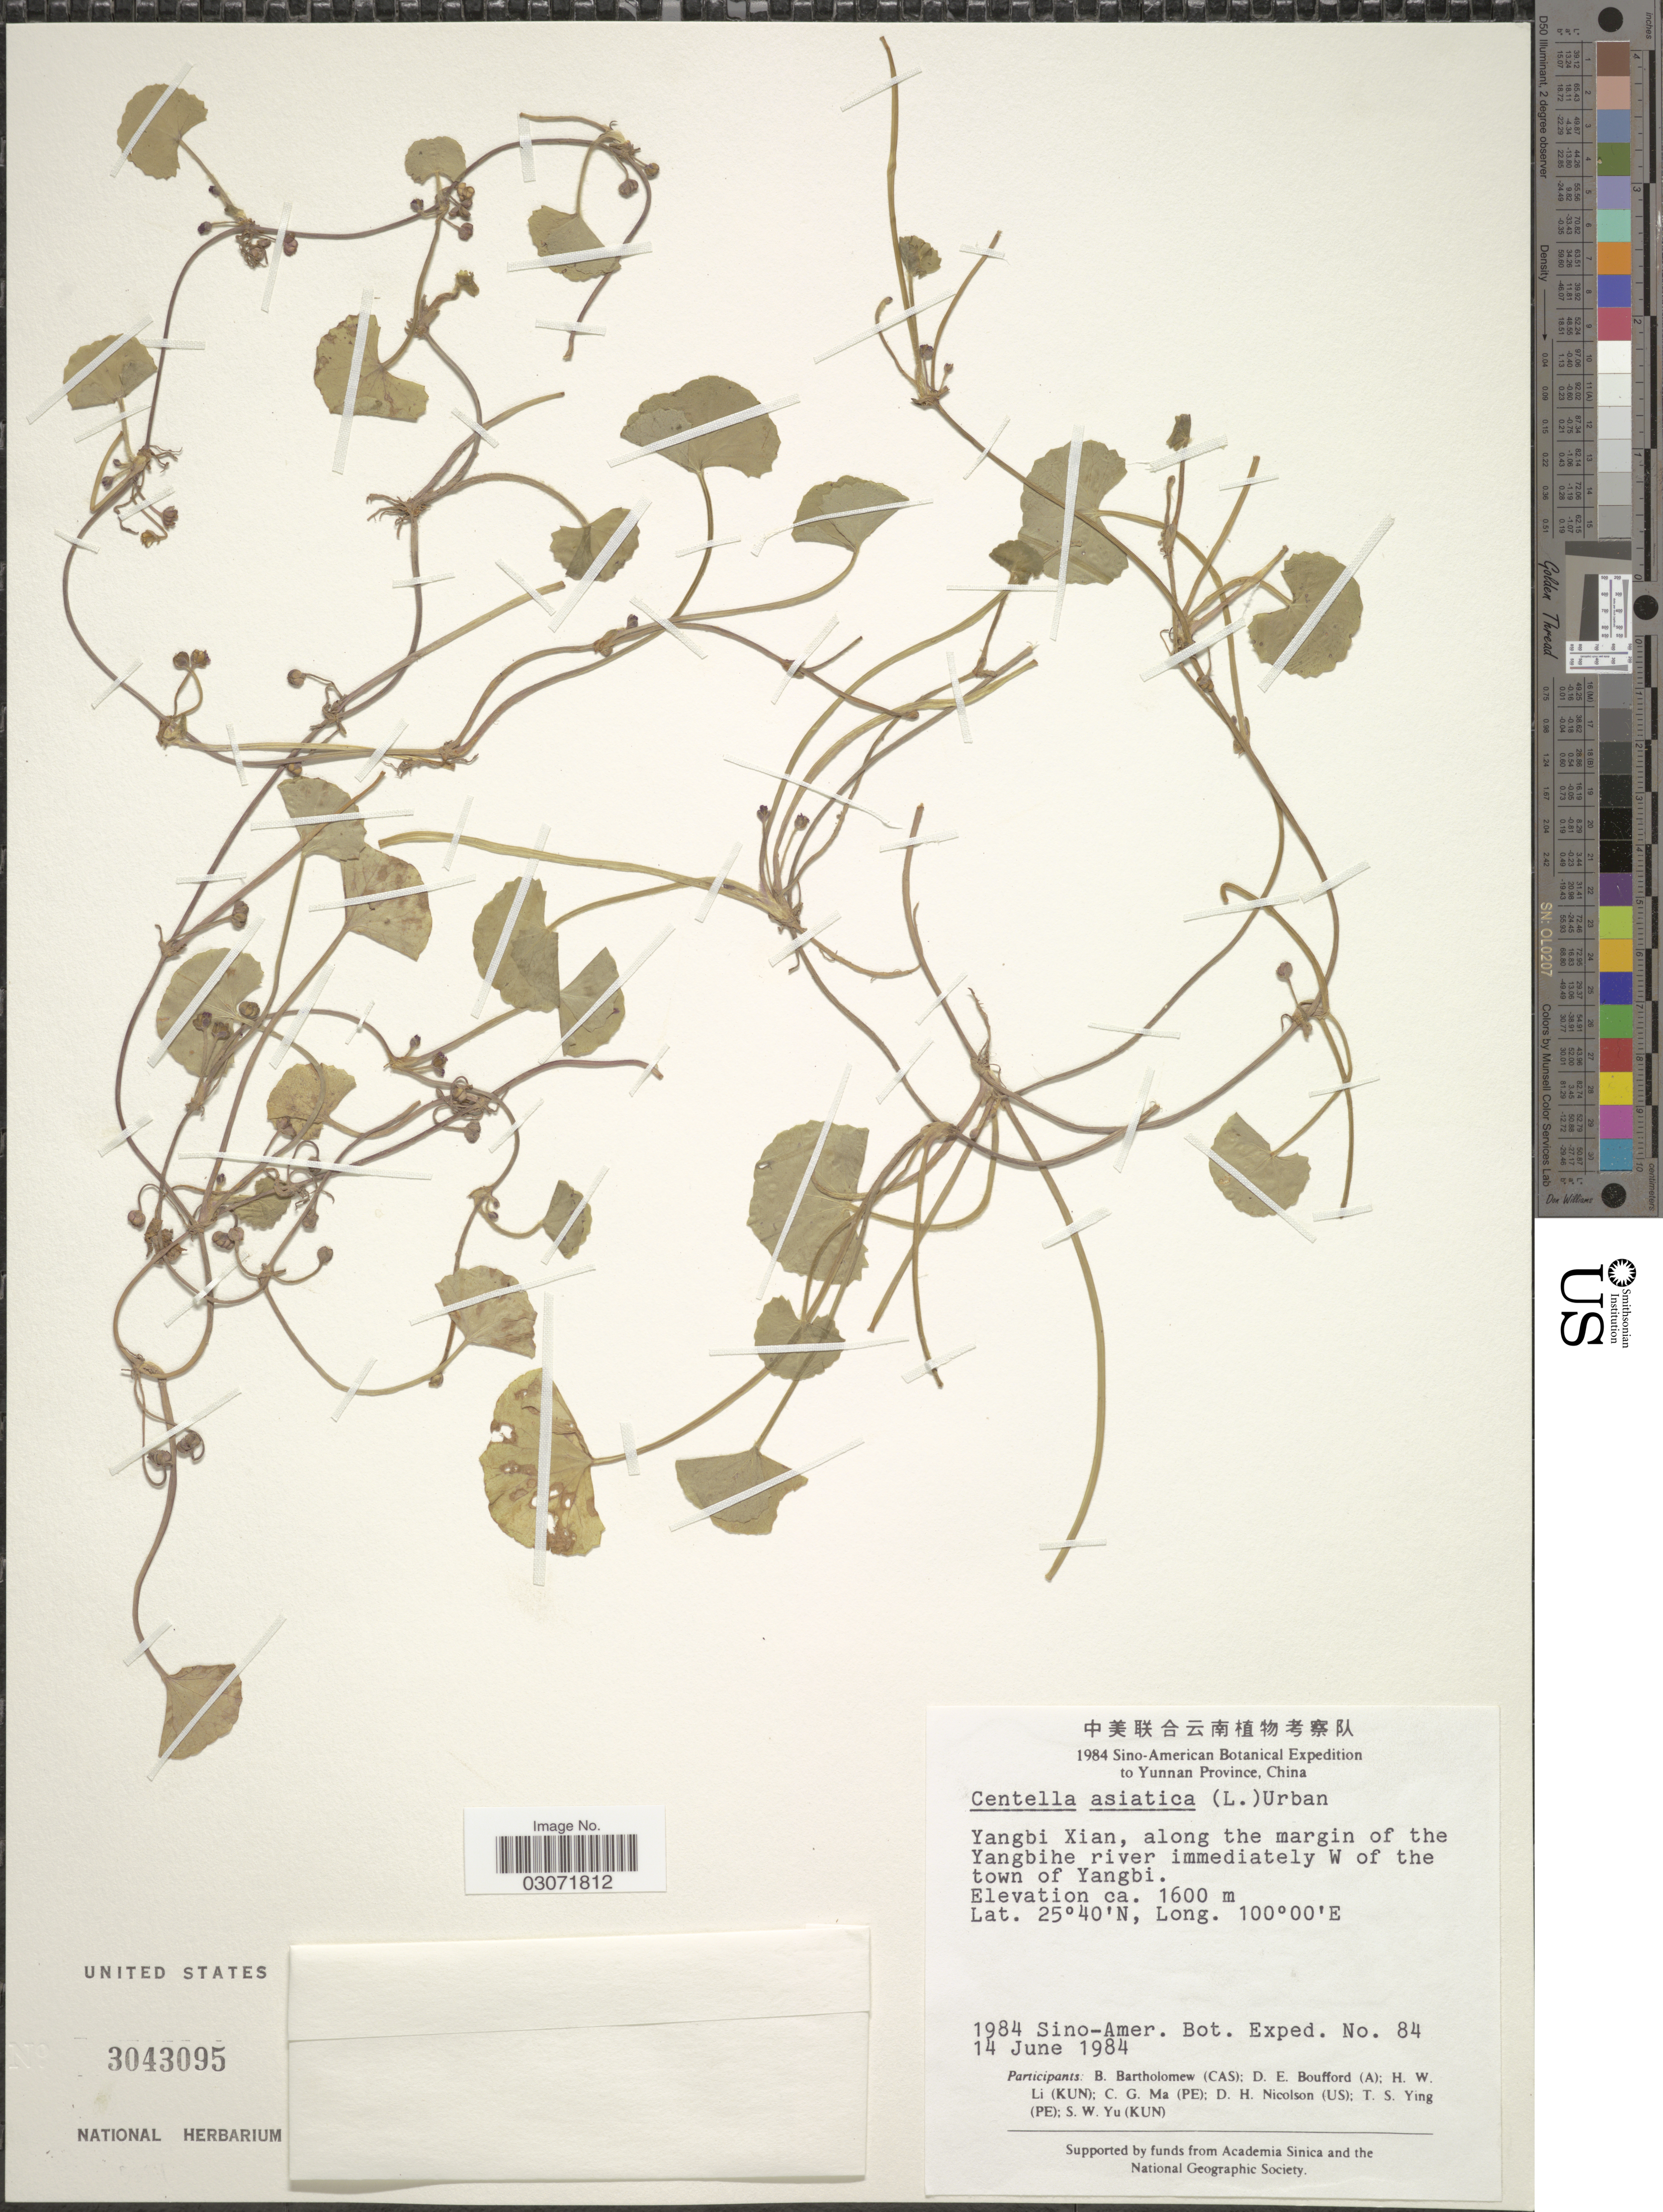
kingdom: Plantae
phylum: Tracheophyta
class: Magnoliopsida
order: Apiales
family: Apiaceae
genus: Centella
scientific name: Centella asiatica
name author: (L.) Urb.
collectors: Sino-Amer. Bot. Exped. 1984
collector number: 84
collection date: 1984-06-14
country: China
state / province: Yunnan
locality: Yangbi Xian, along the margin of the Yangbihe river immediately W of the town of Yangbi.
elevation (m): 1600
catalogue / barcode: US 3043095